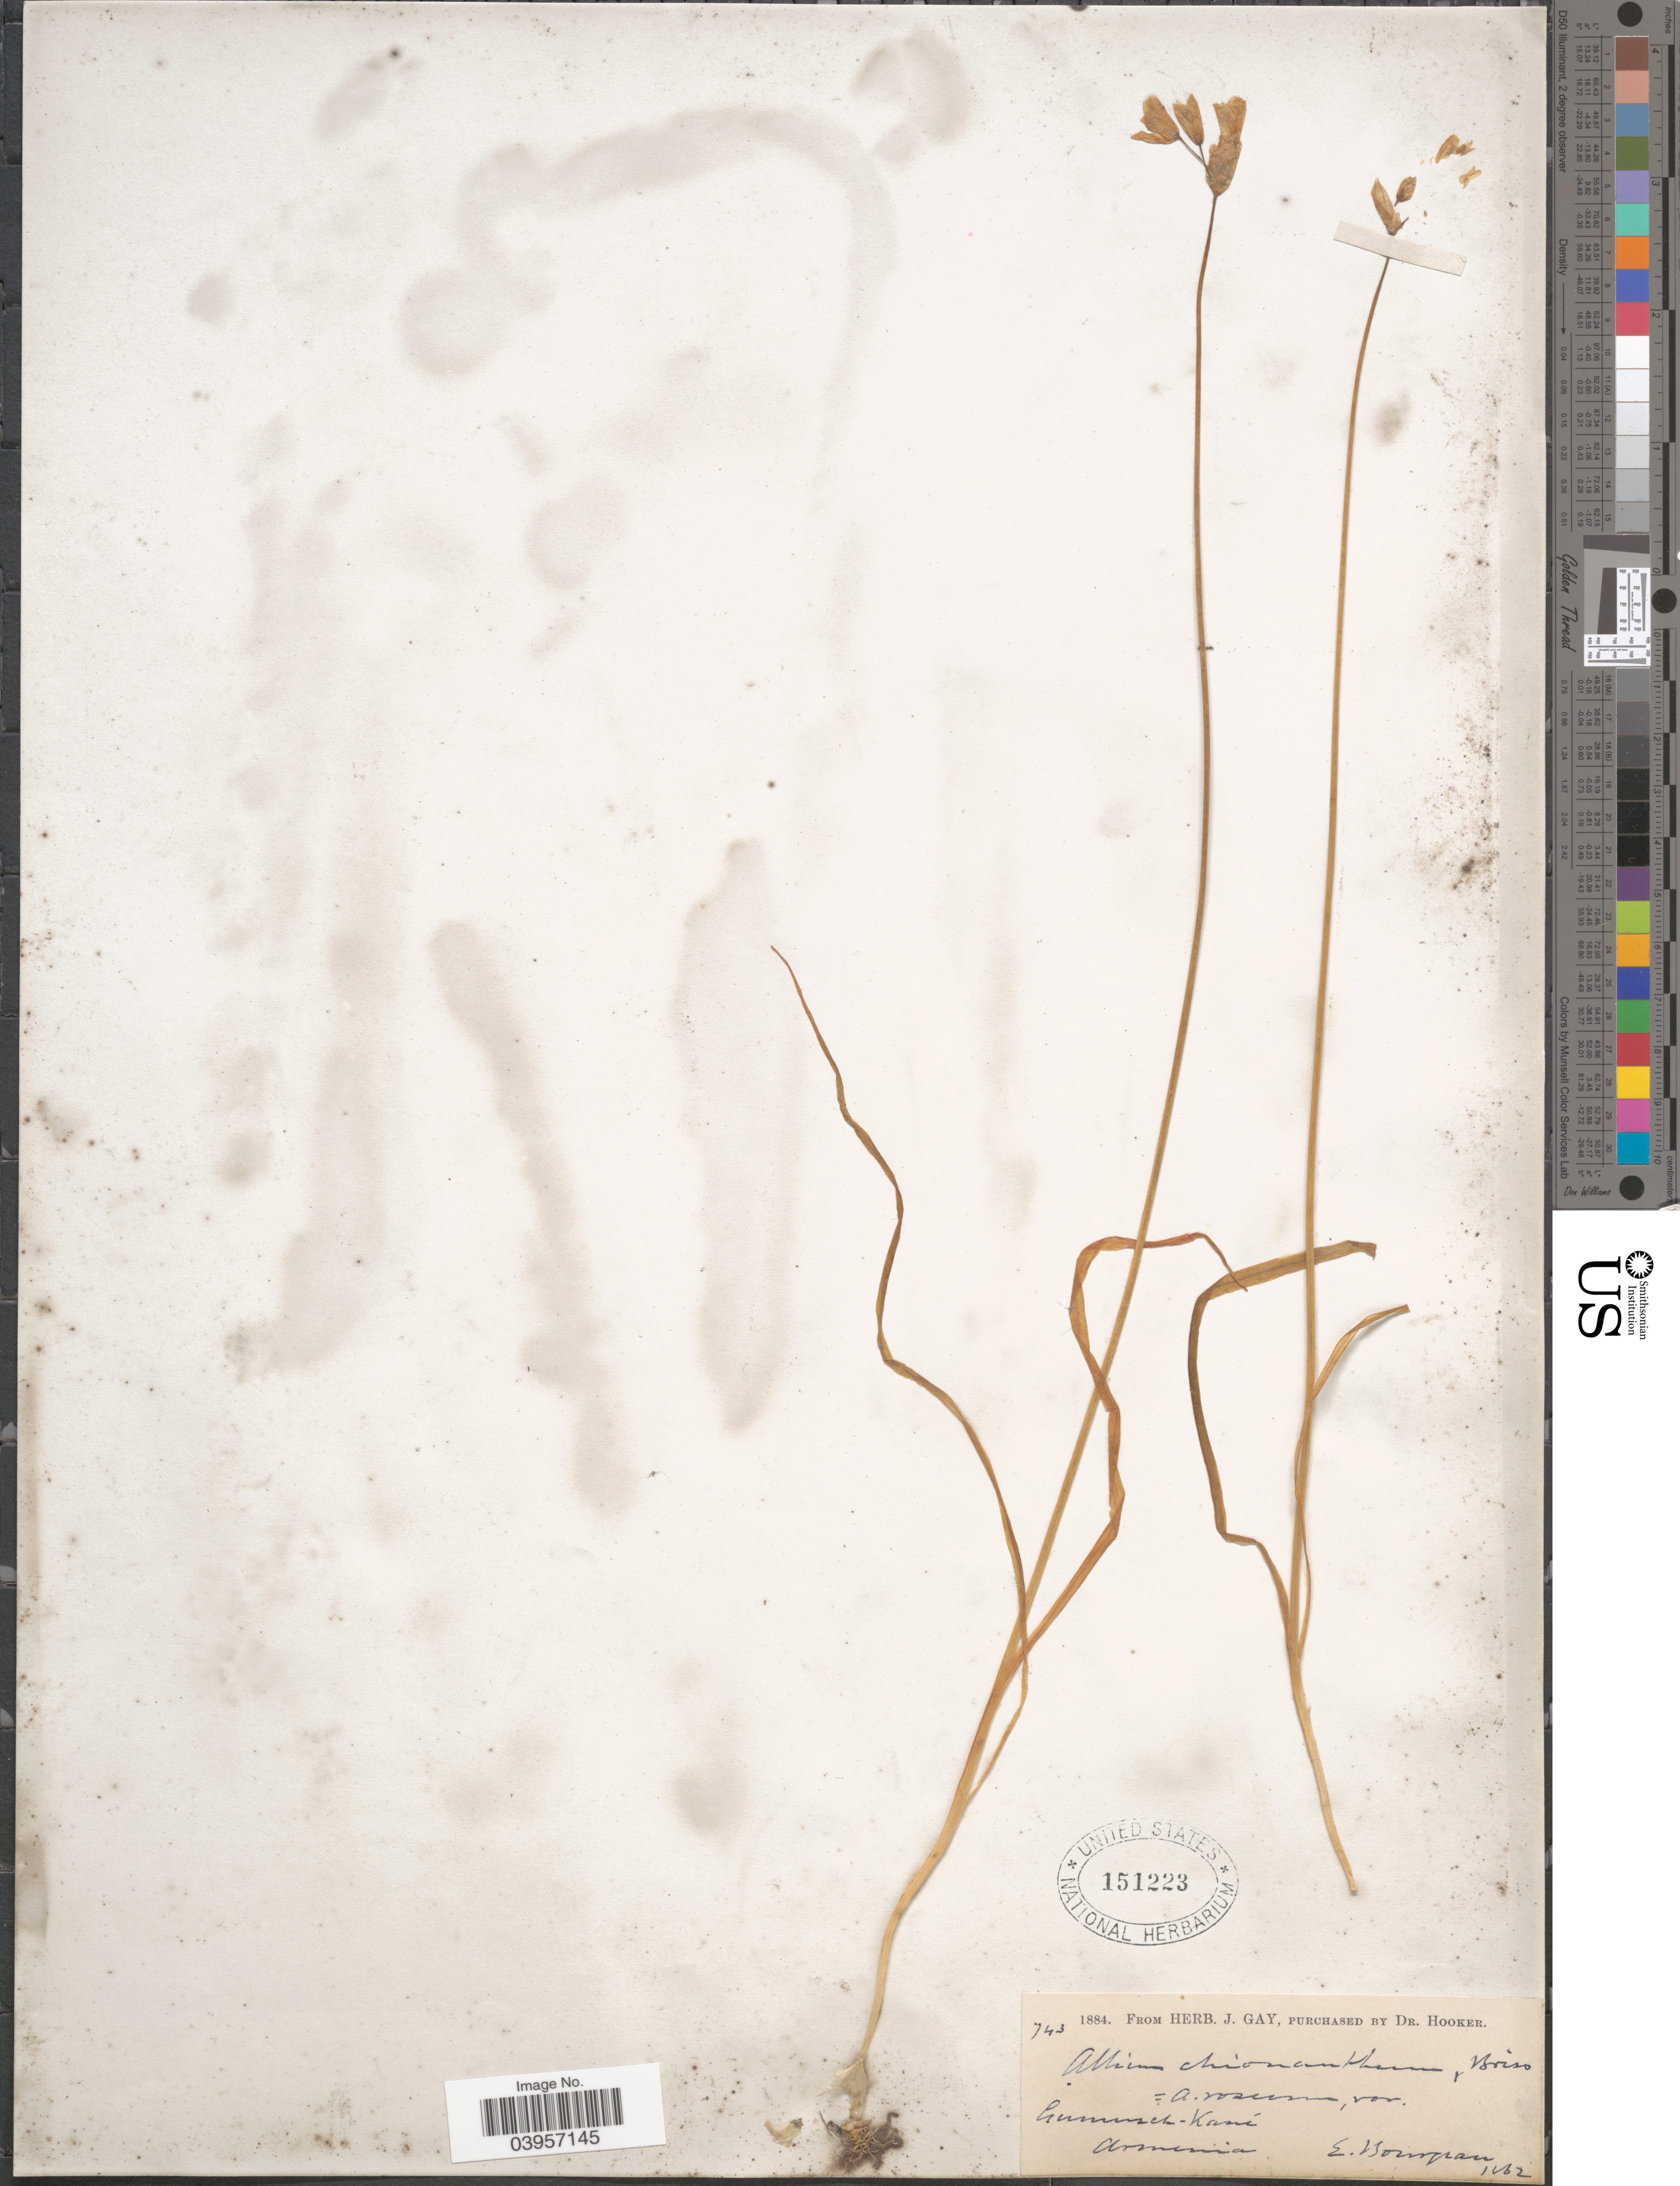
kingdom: Plantae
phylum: Tracheophyta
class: Liliopsida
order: Asparagales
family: Amaryllidaceae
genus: Allium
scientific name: Allium chionanthum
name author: Boiss.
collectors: E. Bourgeau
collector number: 743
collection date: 1862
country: Armenia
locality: Lumisch-kaní. [interpreted]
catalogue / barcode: US 151223